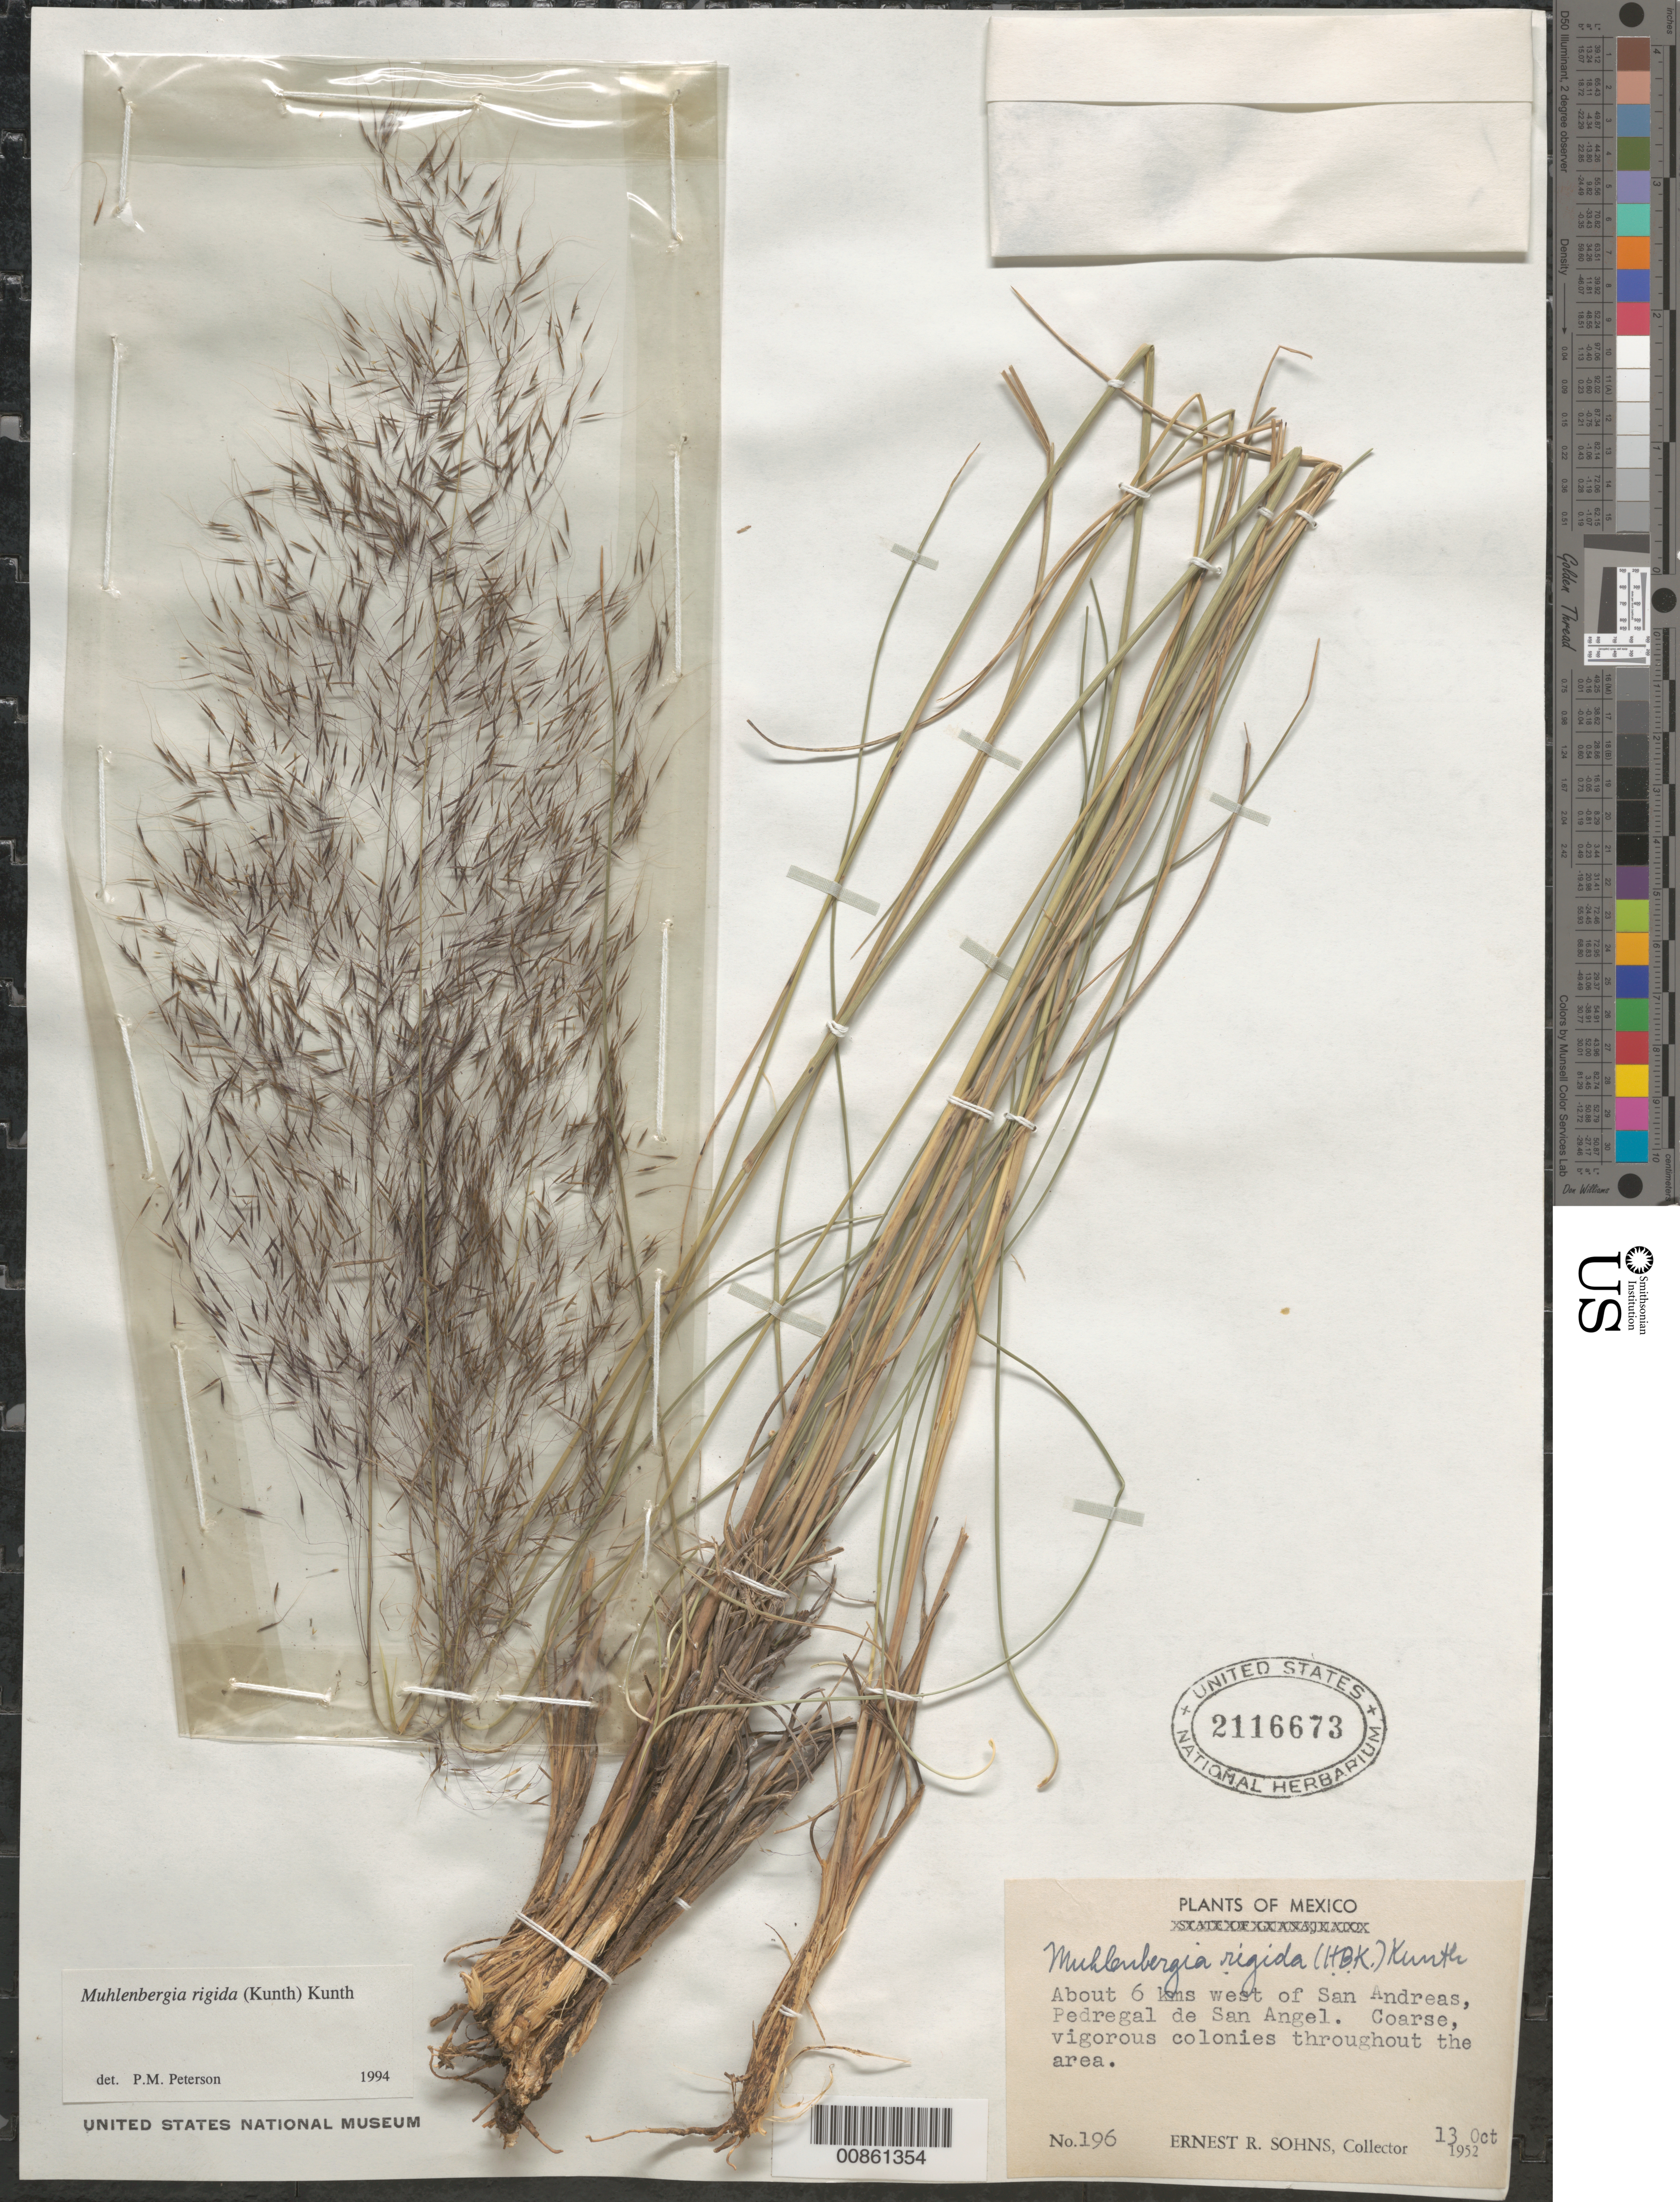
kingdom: Plantae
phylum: Tracheophyta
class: Liliopsida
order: Poales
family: Poaceae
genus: Muhlenbergia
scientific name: Muhlenbergia sp.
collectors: E. R. Sohns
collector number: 196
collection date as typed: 13 Oct 1952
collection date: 1952-10-13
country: Mexico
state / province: Distrito Federal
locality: About 6 km W of San Andres, Pedregal de San Angel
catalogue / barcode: US 2116673